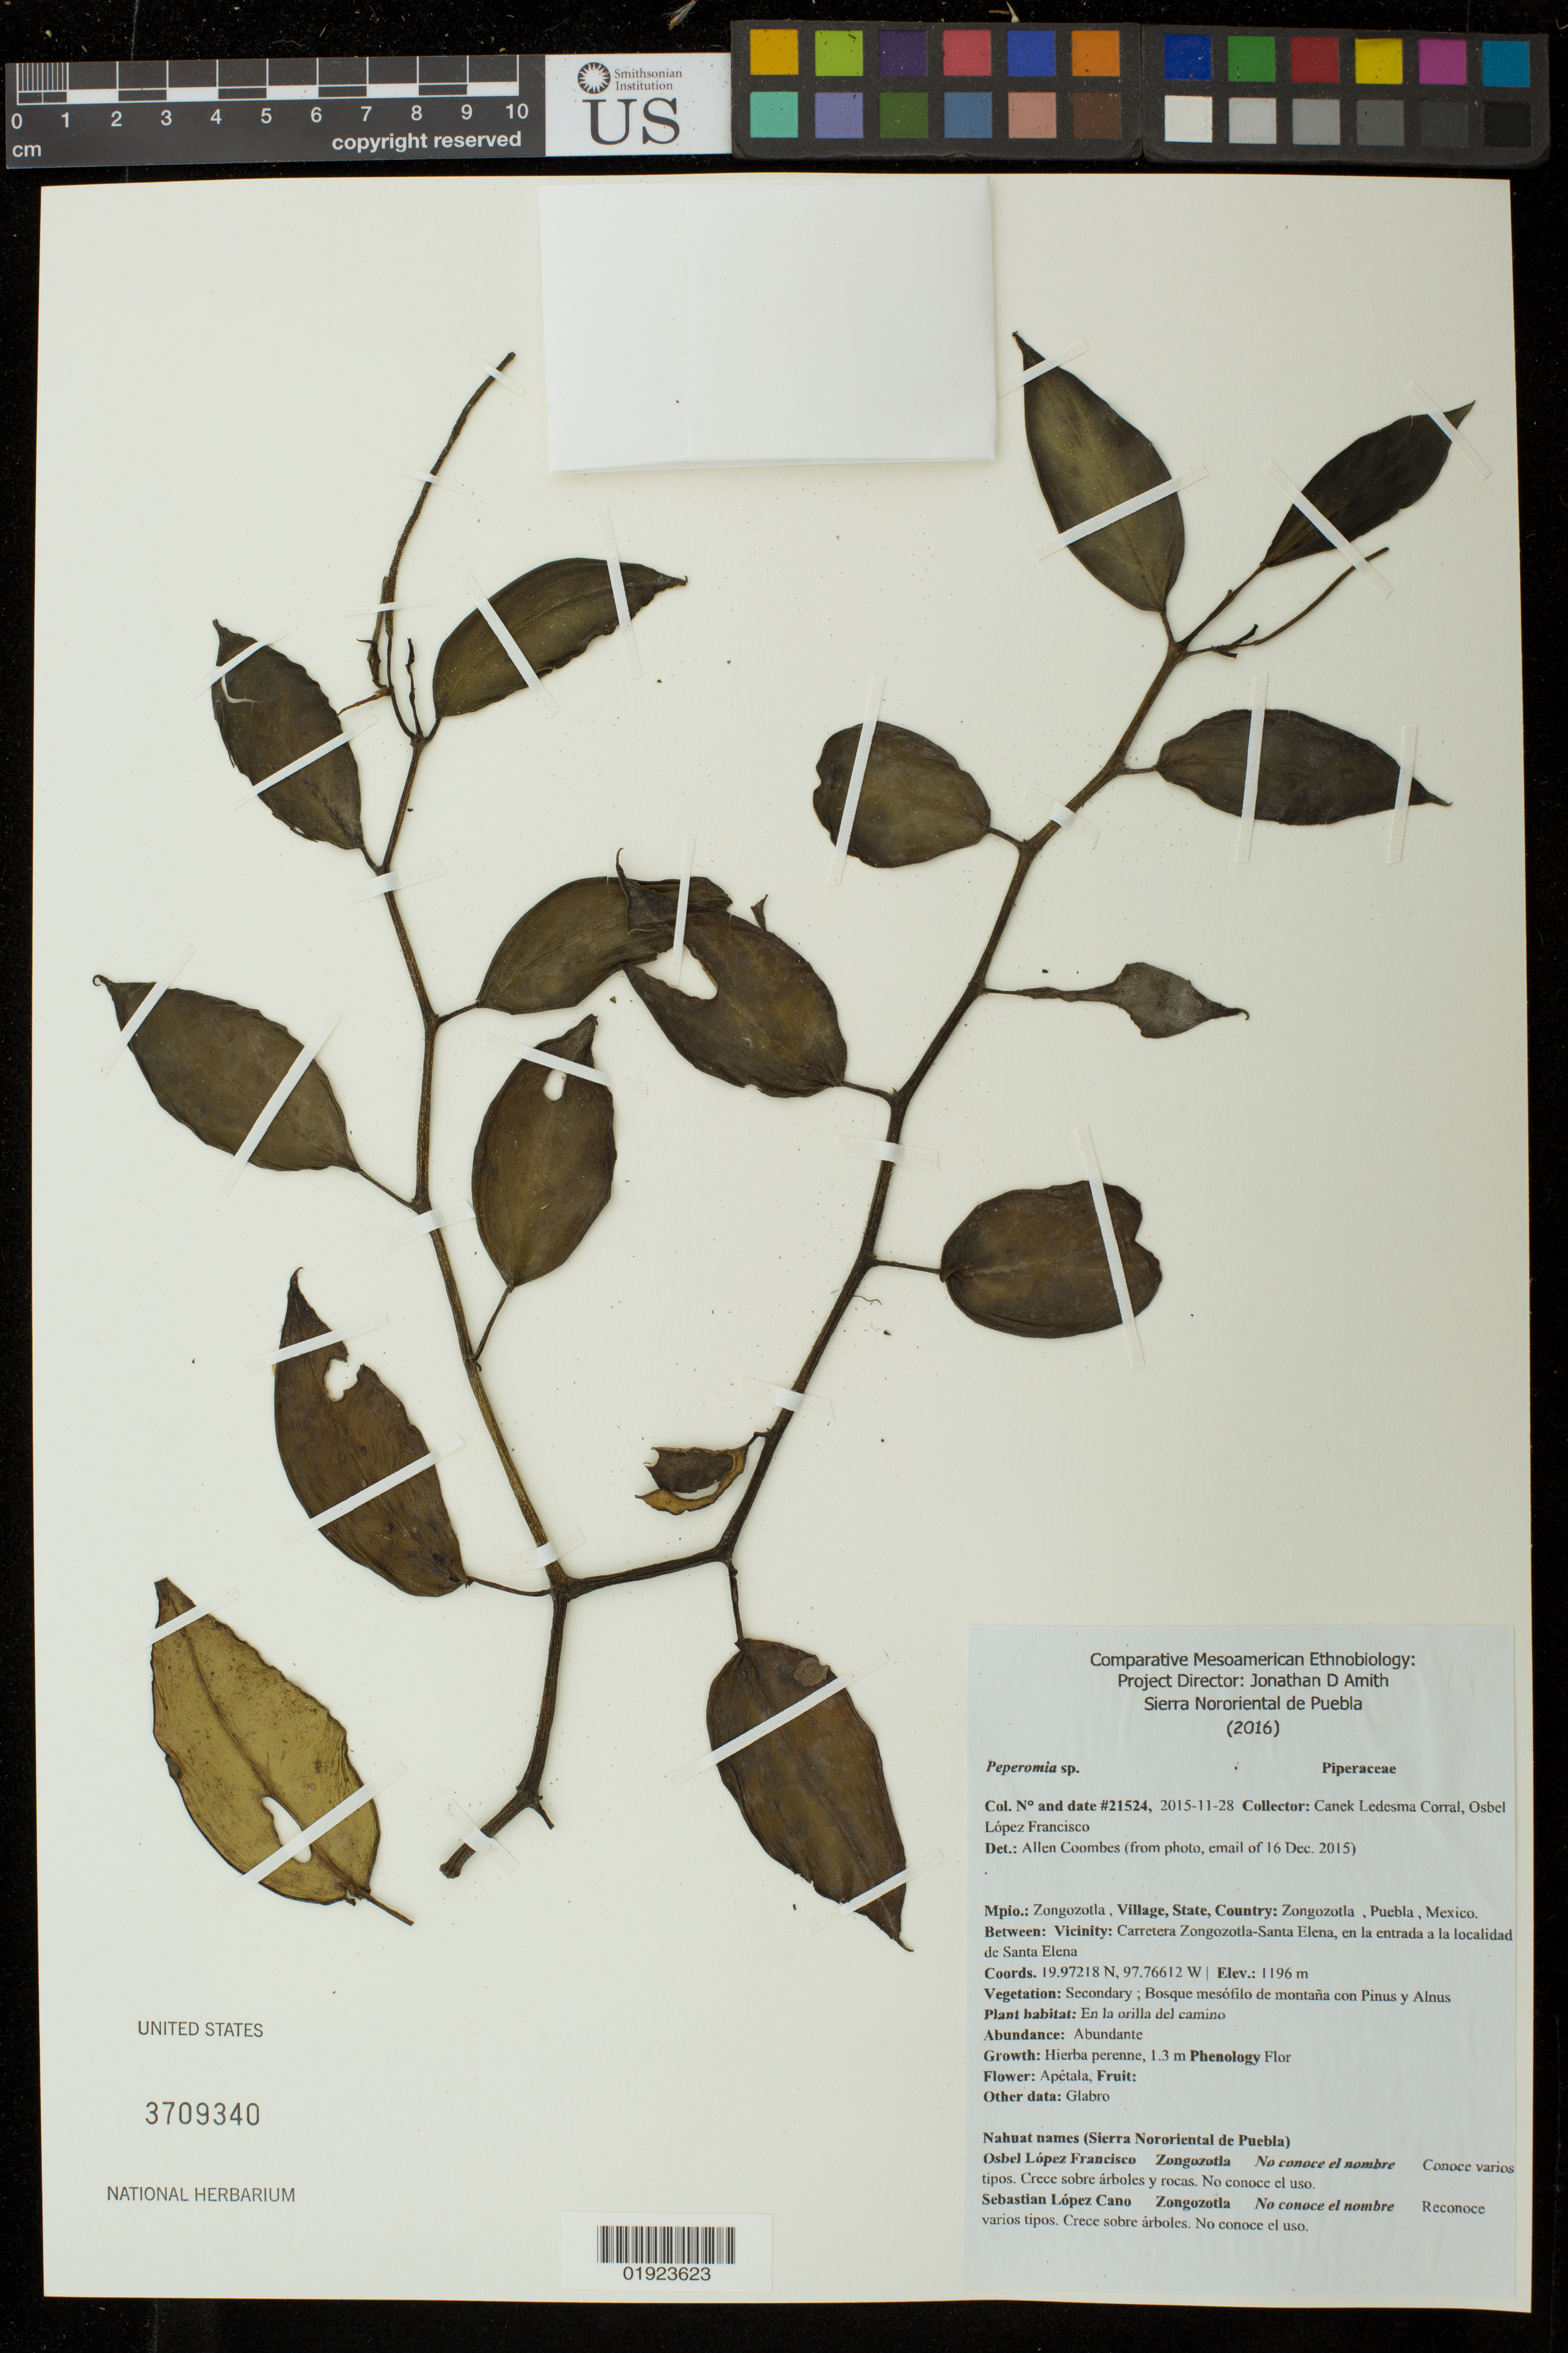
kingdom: Plantae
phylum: Tracheophyta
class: Magnoliopsida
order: Piperales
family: Piperaceae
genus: Peperomia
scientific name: Peperomia sp.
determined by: Coombes, Allen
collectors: Canek Ledesma C. & O. Francisco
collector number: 21524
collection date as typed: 2015-11-28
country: Mexico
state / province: Puebla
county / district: Zongozotla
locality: Zongozotla, Puebla, Mexico, Carretera Zongozotla-Santa Elena, en la entrada a la localidad de Sant Elene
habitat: Secondary; bosque mesofilo de montana con Pinus y Alnus, en la orilla del camino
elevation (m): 1196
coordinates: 19.97218N, 97.76612W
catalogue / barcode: US 3709340